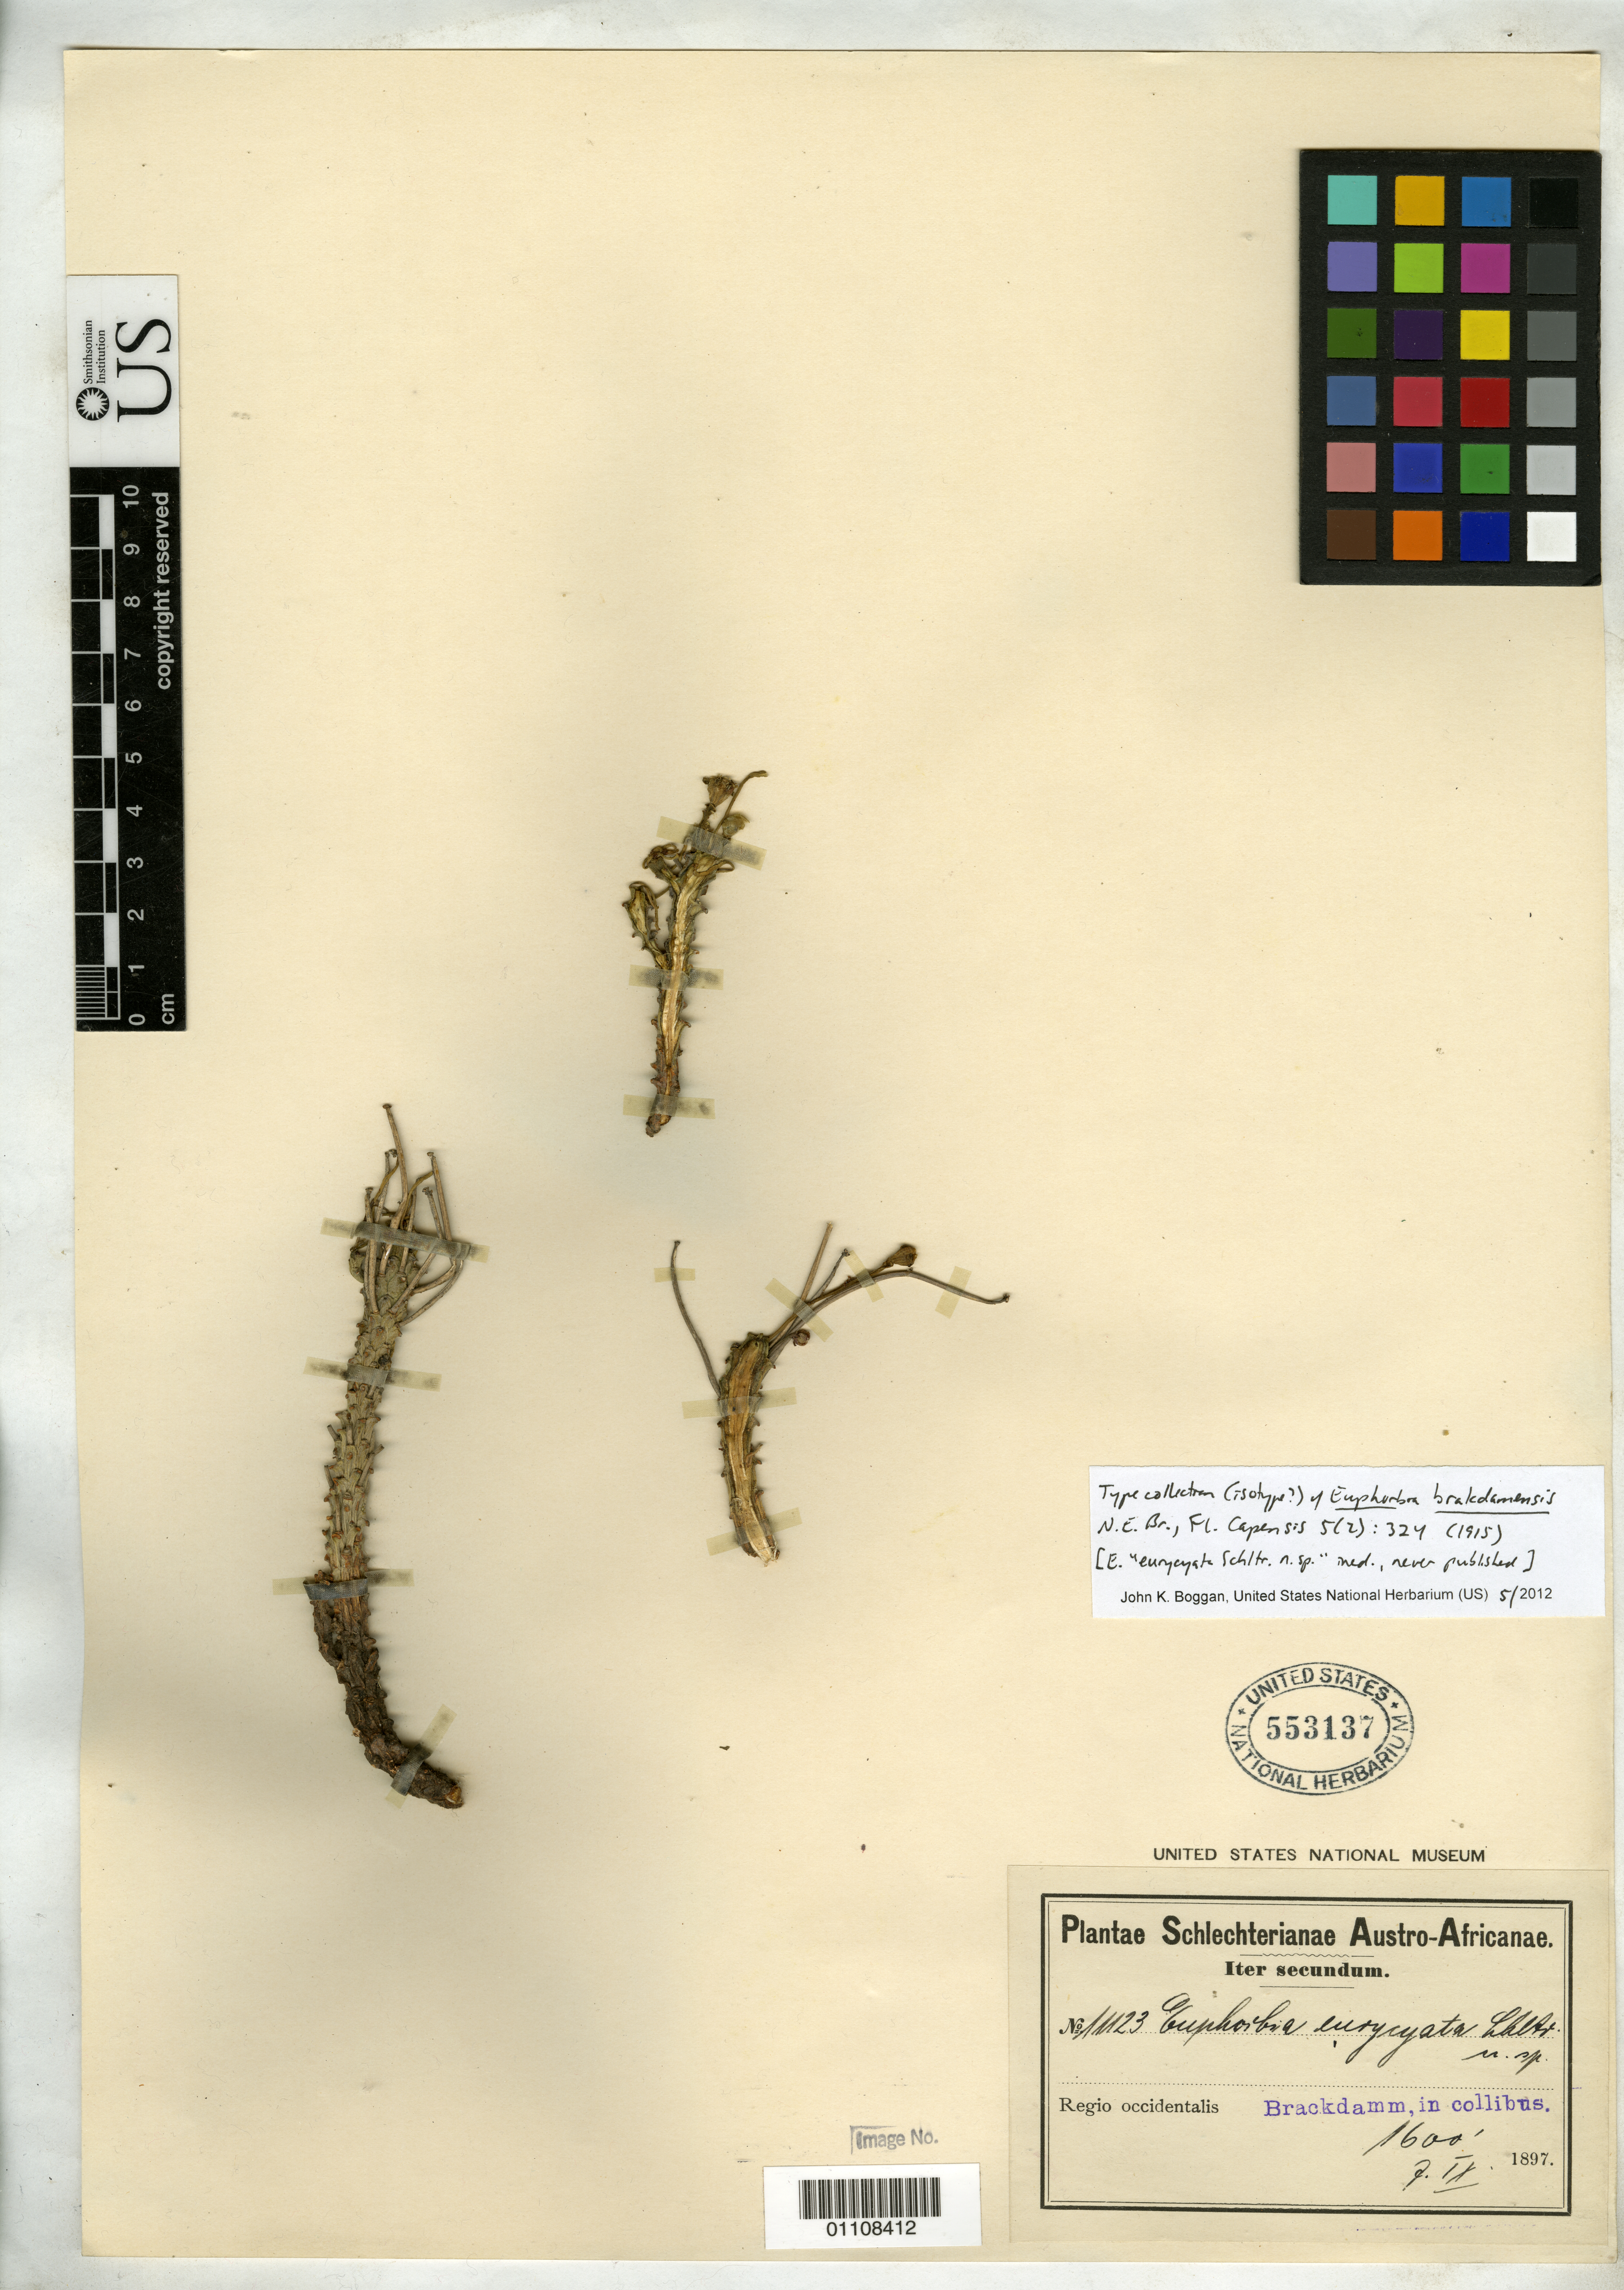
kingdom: Plantae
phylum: Tracheophyta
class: Magnoliopsida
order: Malpighiales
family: Euphorbiaceae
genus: Euphorbia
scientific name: Euphorbia brakdamensis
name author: N.E. Br.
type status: Type Collection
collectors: F. R. R. Schlechter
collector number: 11123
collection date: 1897-09-07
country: South Africa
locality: Brackdamm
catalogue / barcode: US 553137